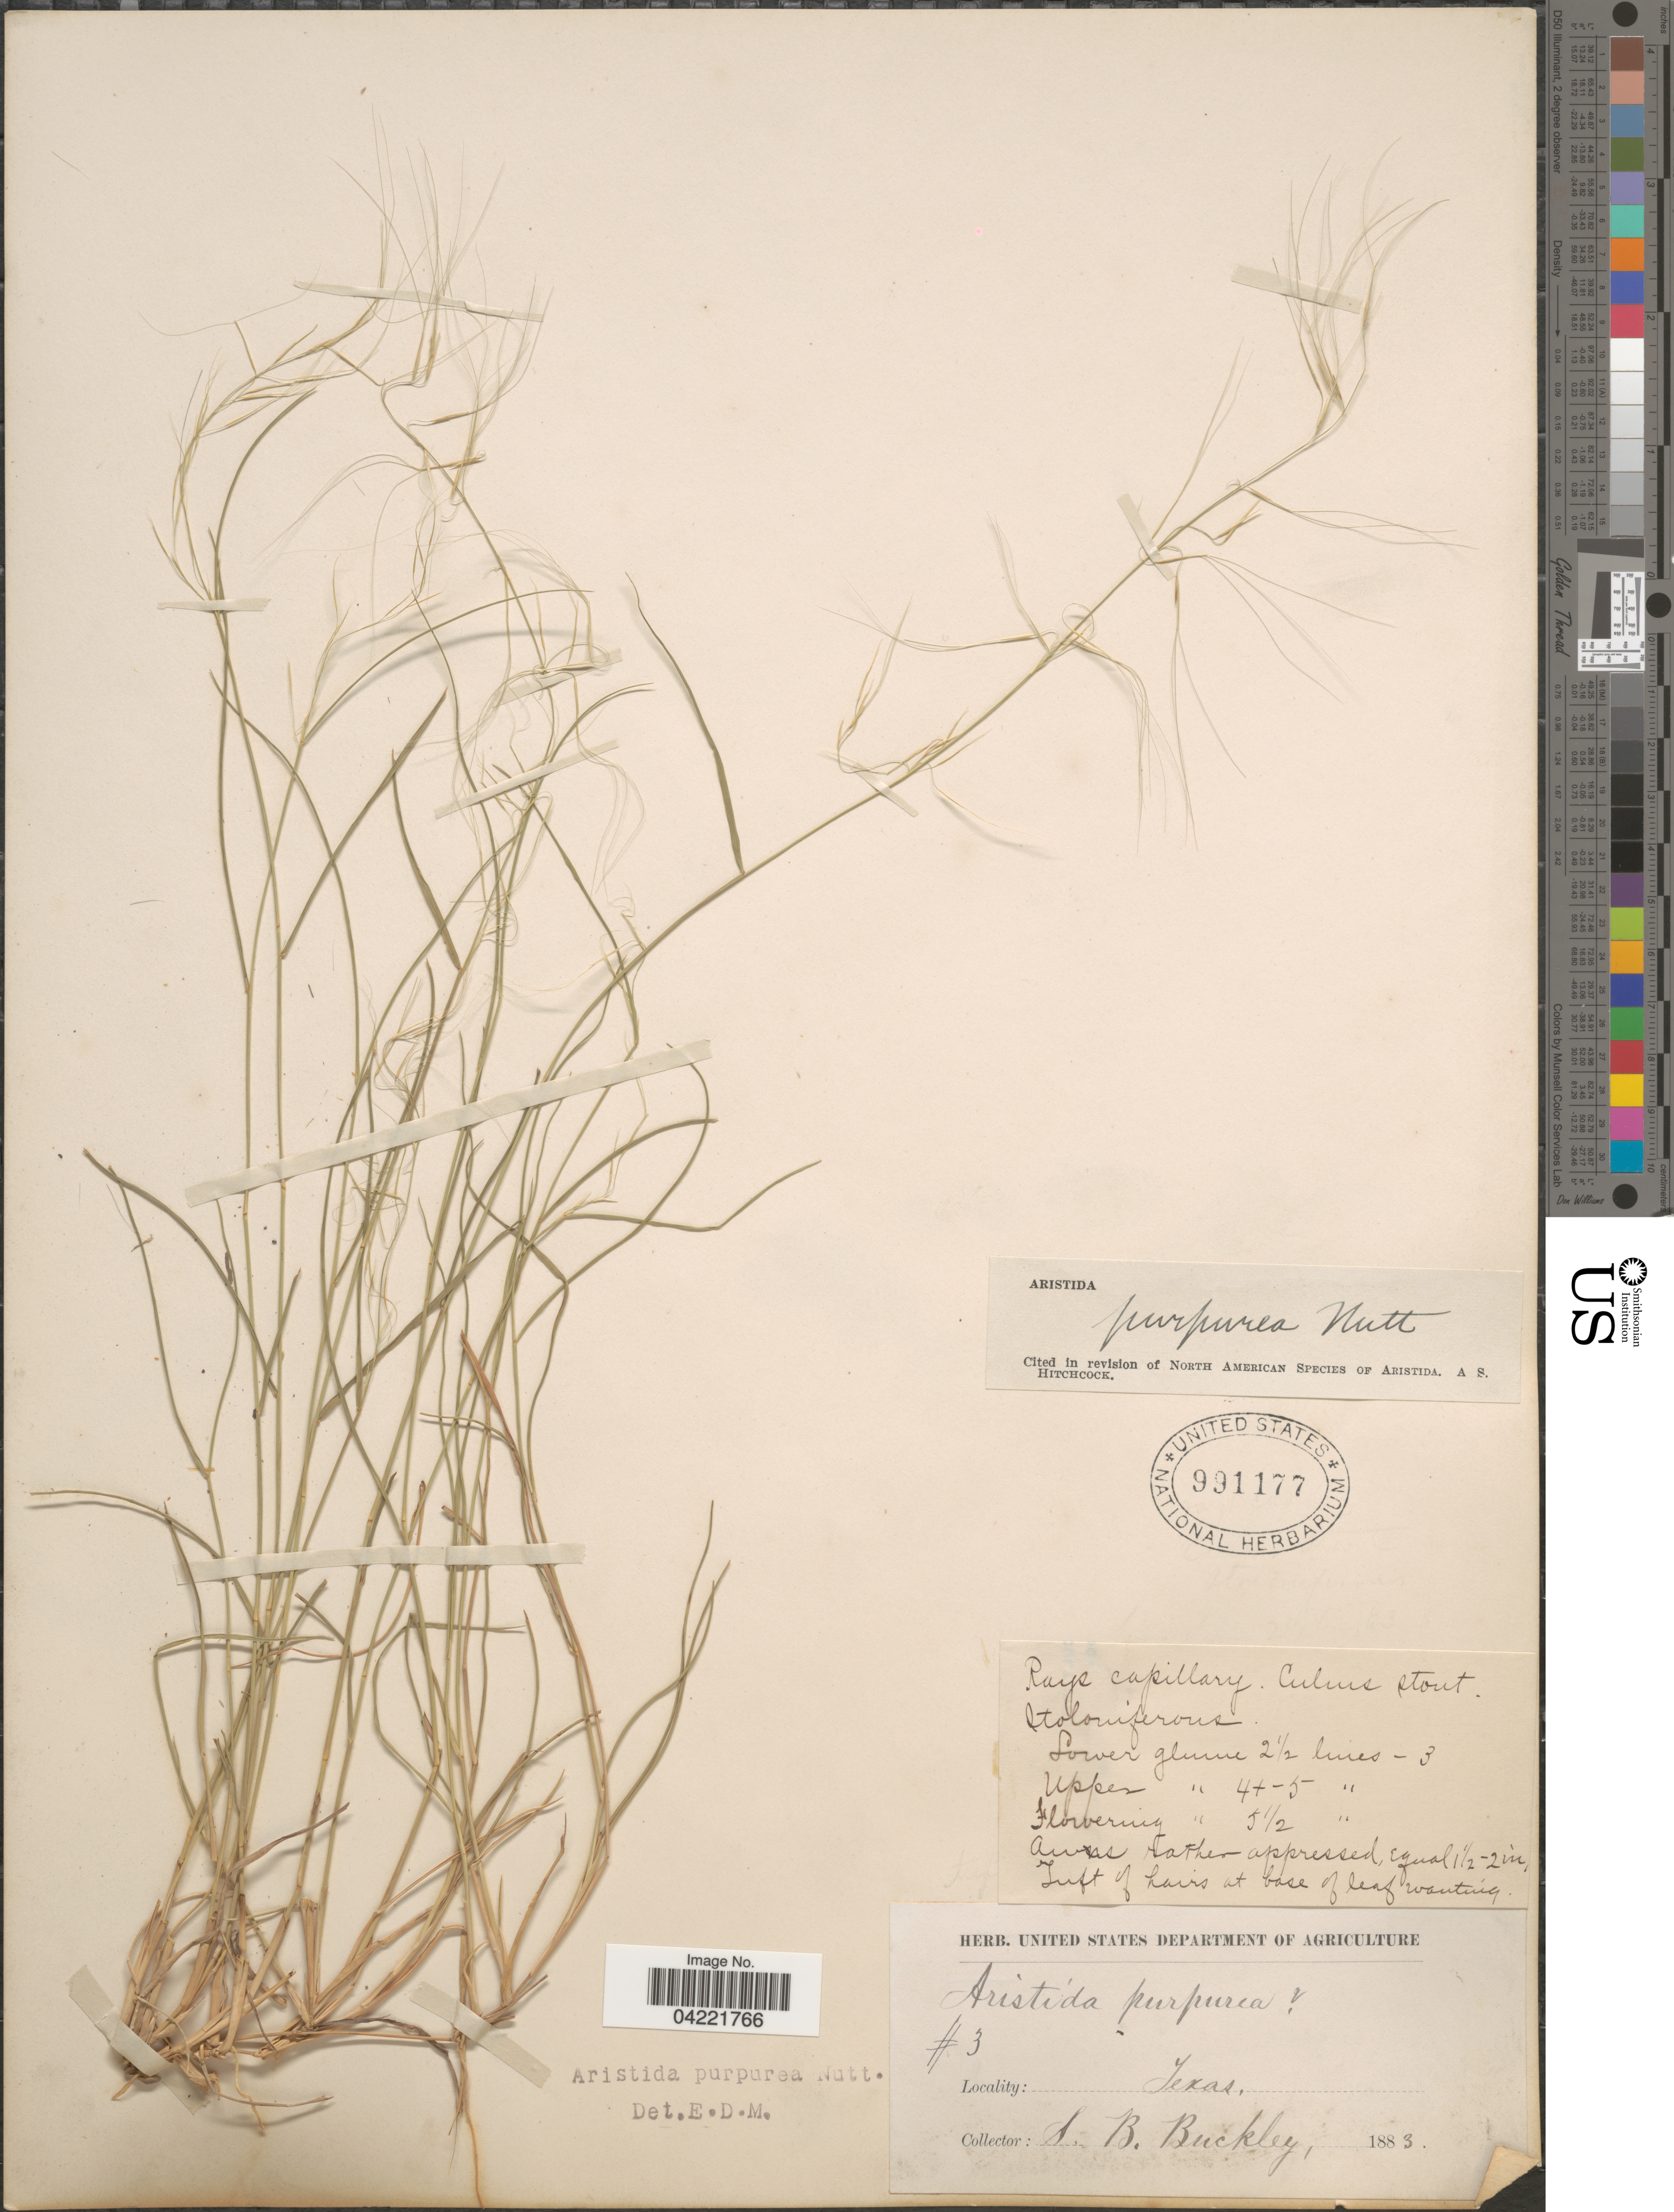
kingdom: Plantae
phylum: Tracheophyta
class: Liliopsida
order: Poales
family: Poaceae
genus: Aristida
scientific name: Aristida purpurea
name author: Nutt.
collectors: S. B. Buckley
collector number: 3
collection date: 1883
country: United States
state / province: Texas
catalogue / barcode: US 991177